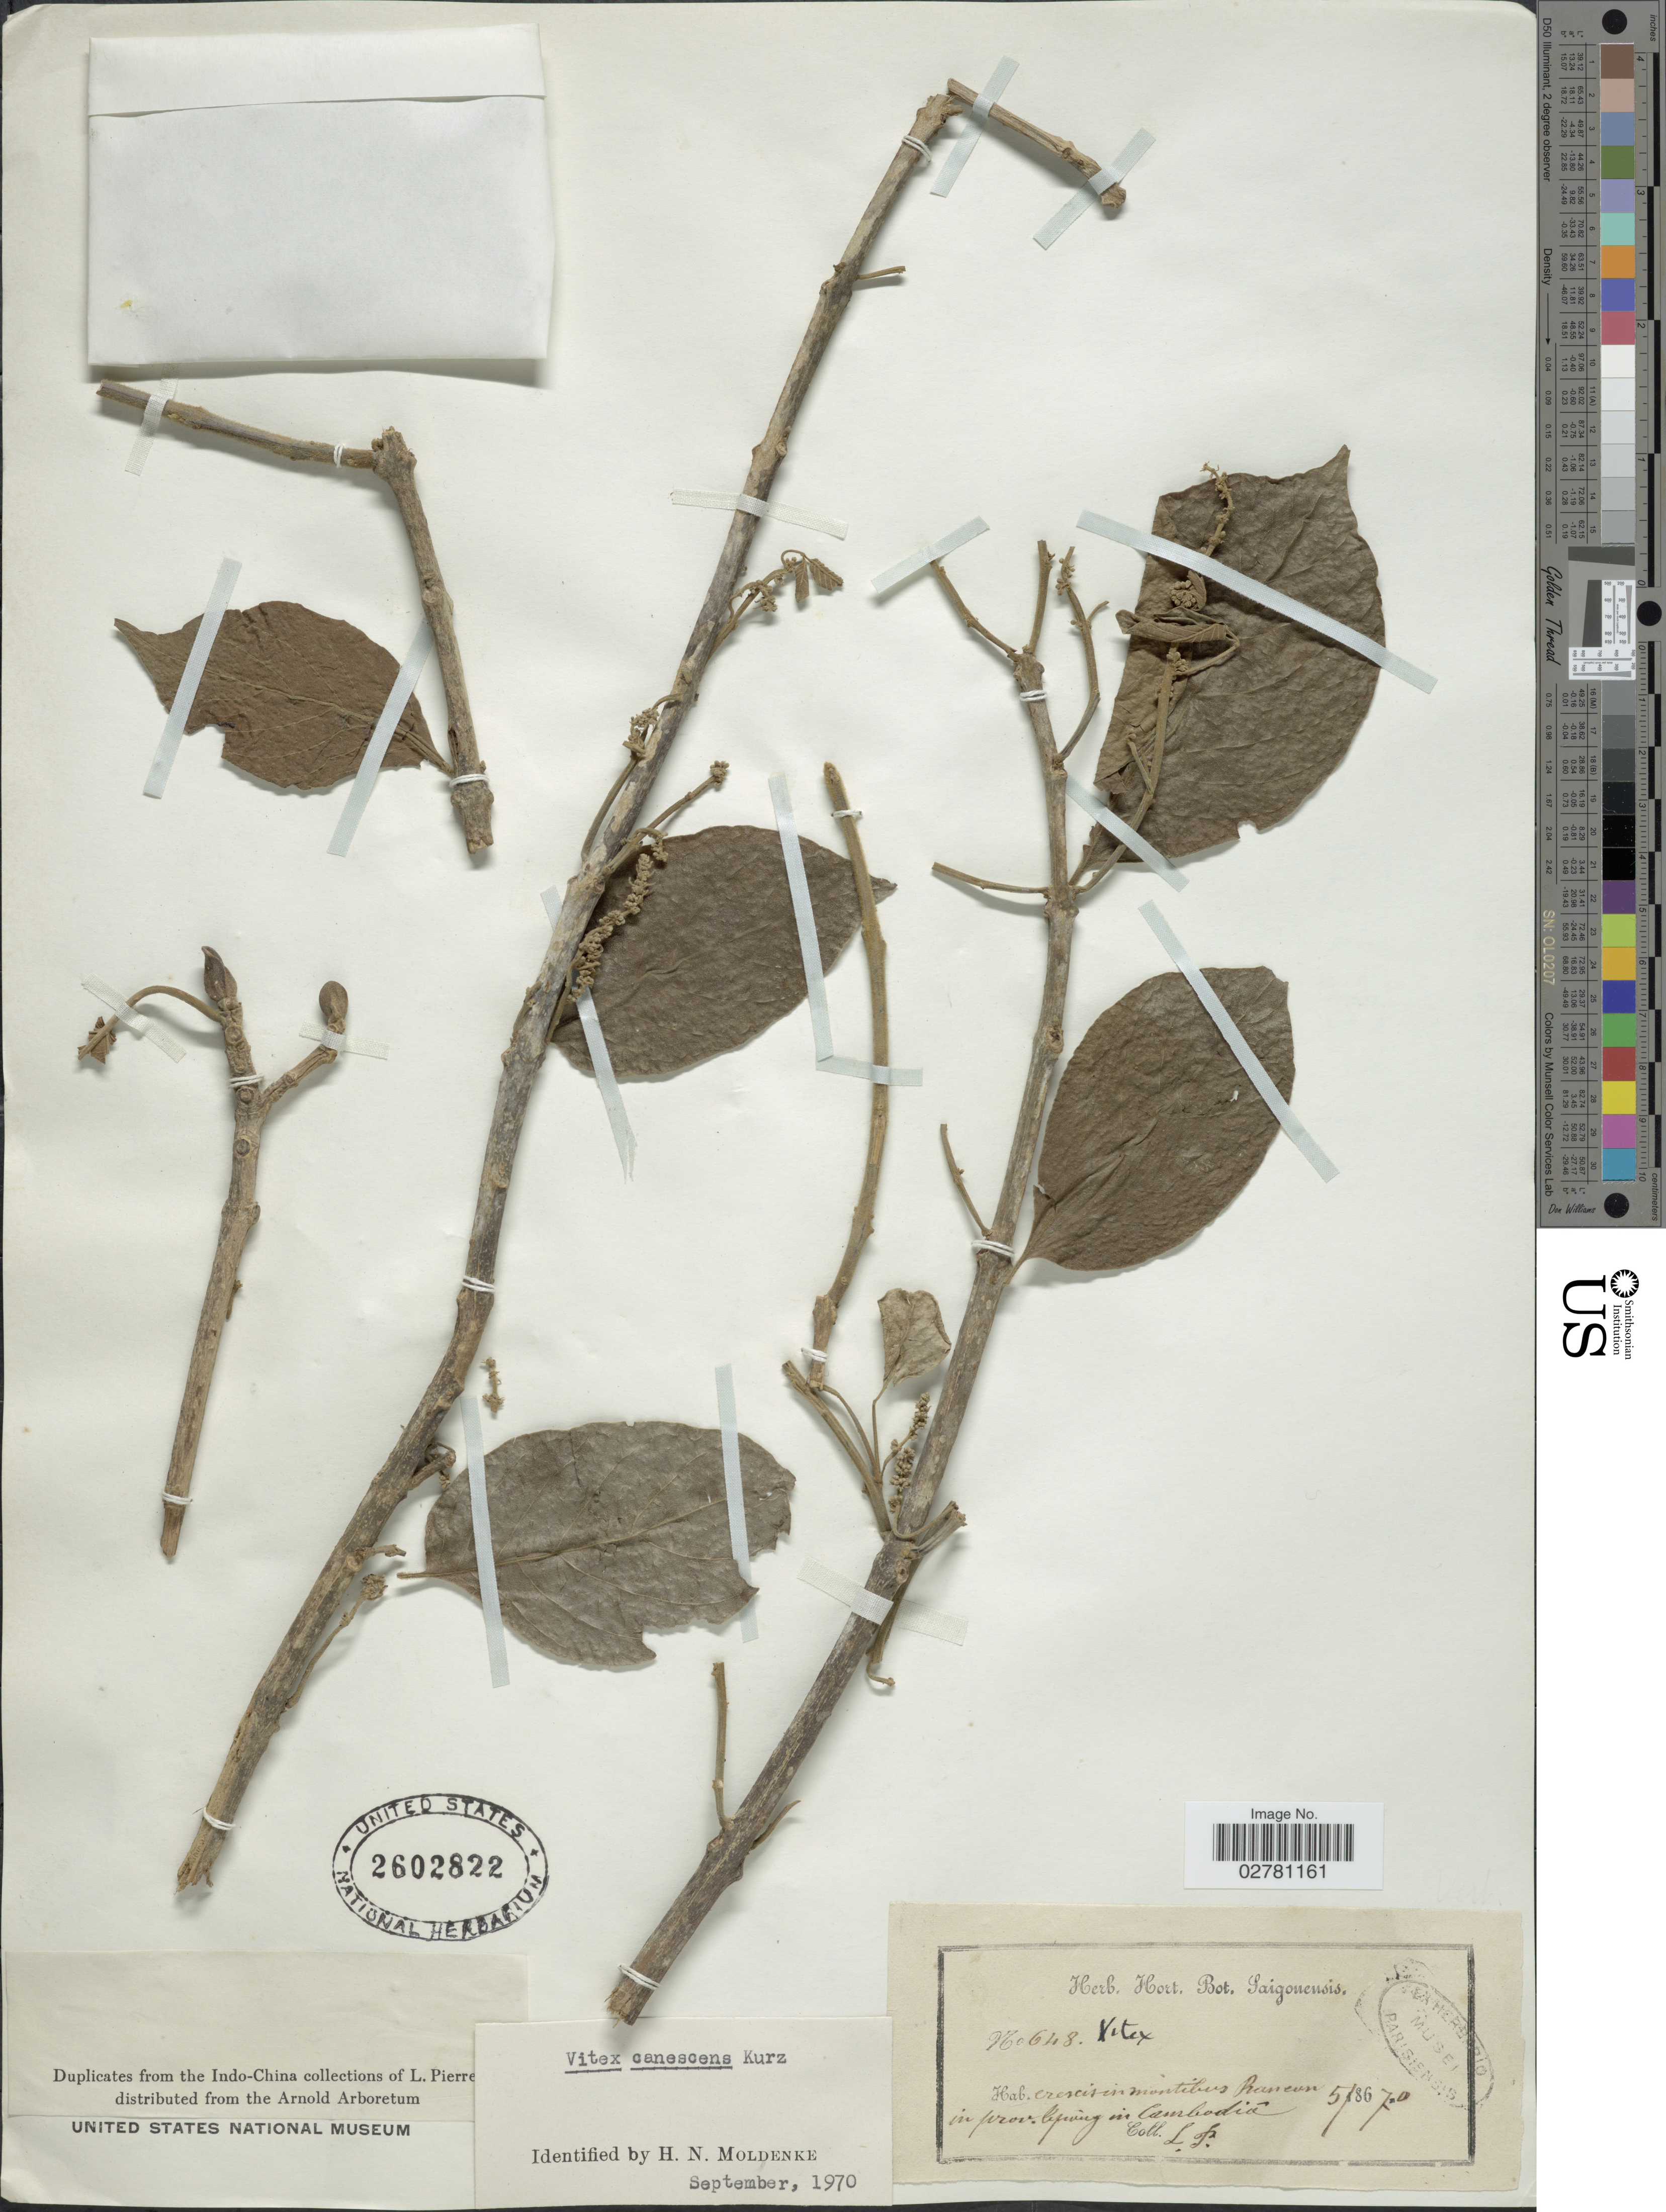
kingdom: Plantae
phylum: Tracheophyta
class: Magnoliopsida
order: Lamiales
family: Lamiaceae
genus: Vitex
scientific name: Vitex canescens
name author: Kurz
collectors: J. Pierre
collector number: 648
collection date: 1867-05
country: Cambodia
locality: Cresis on montibus Runevn in prov. Tpong [interpreted]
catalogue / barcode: US 2602822